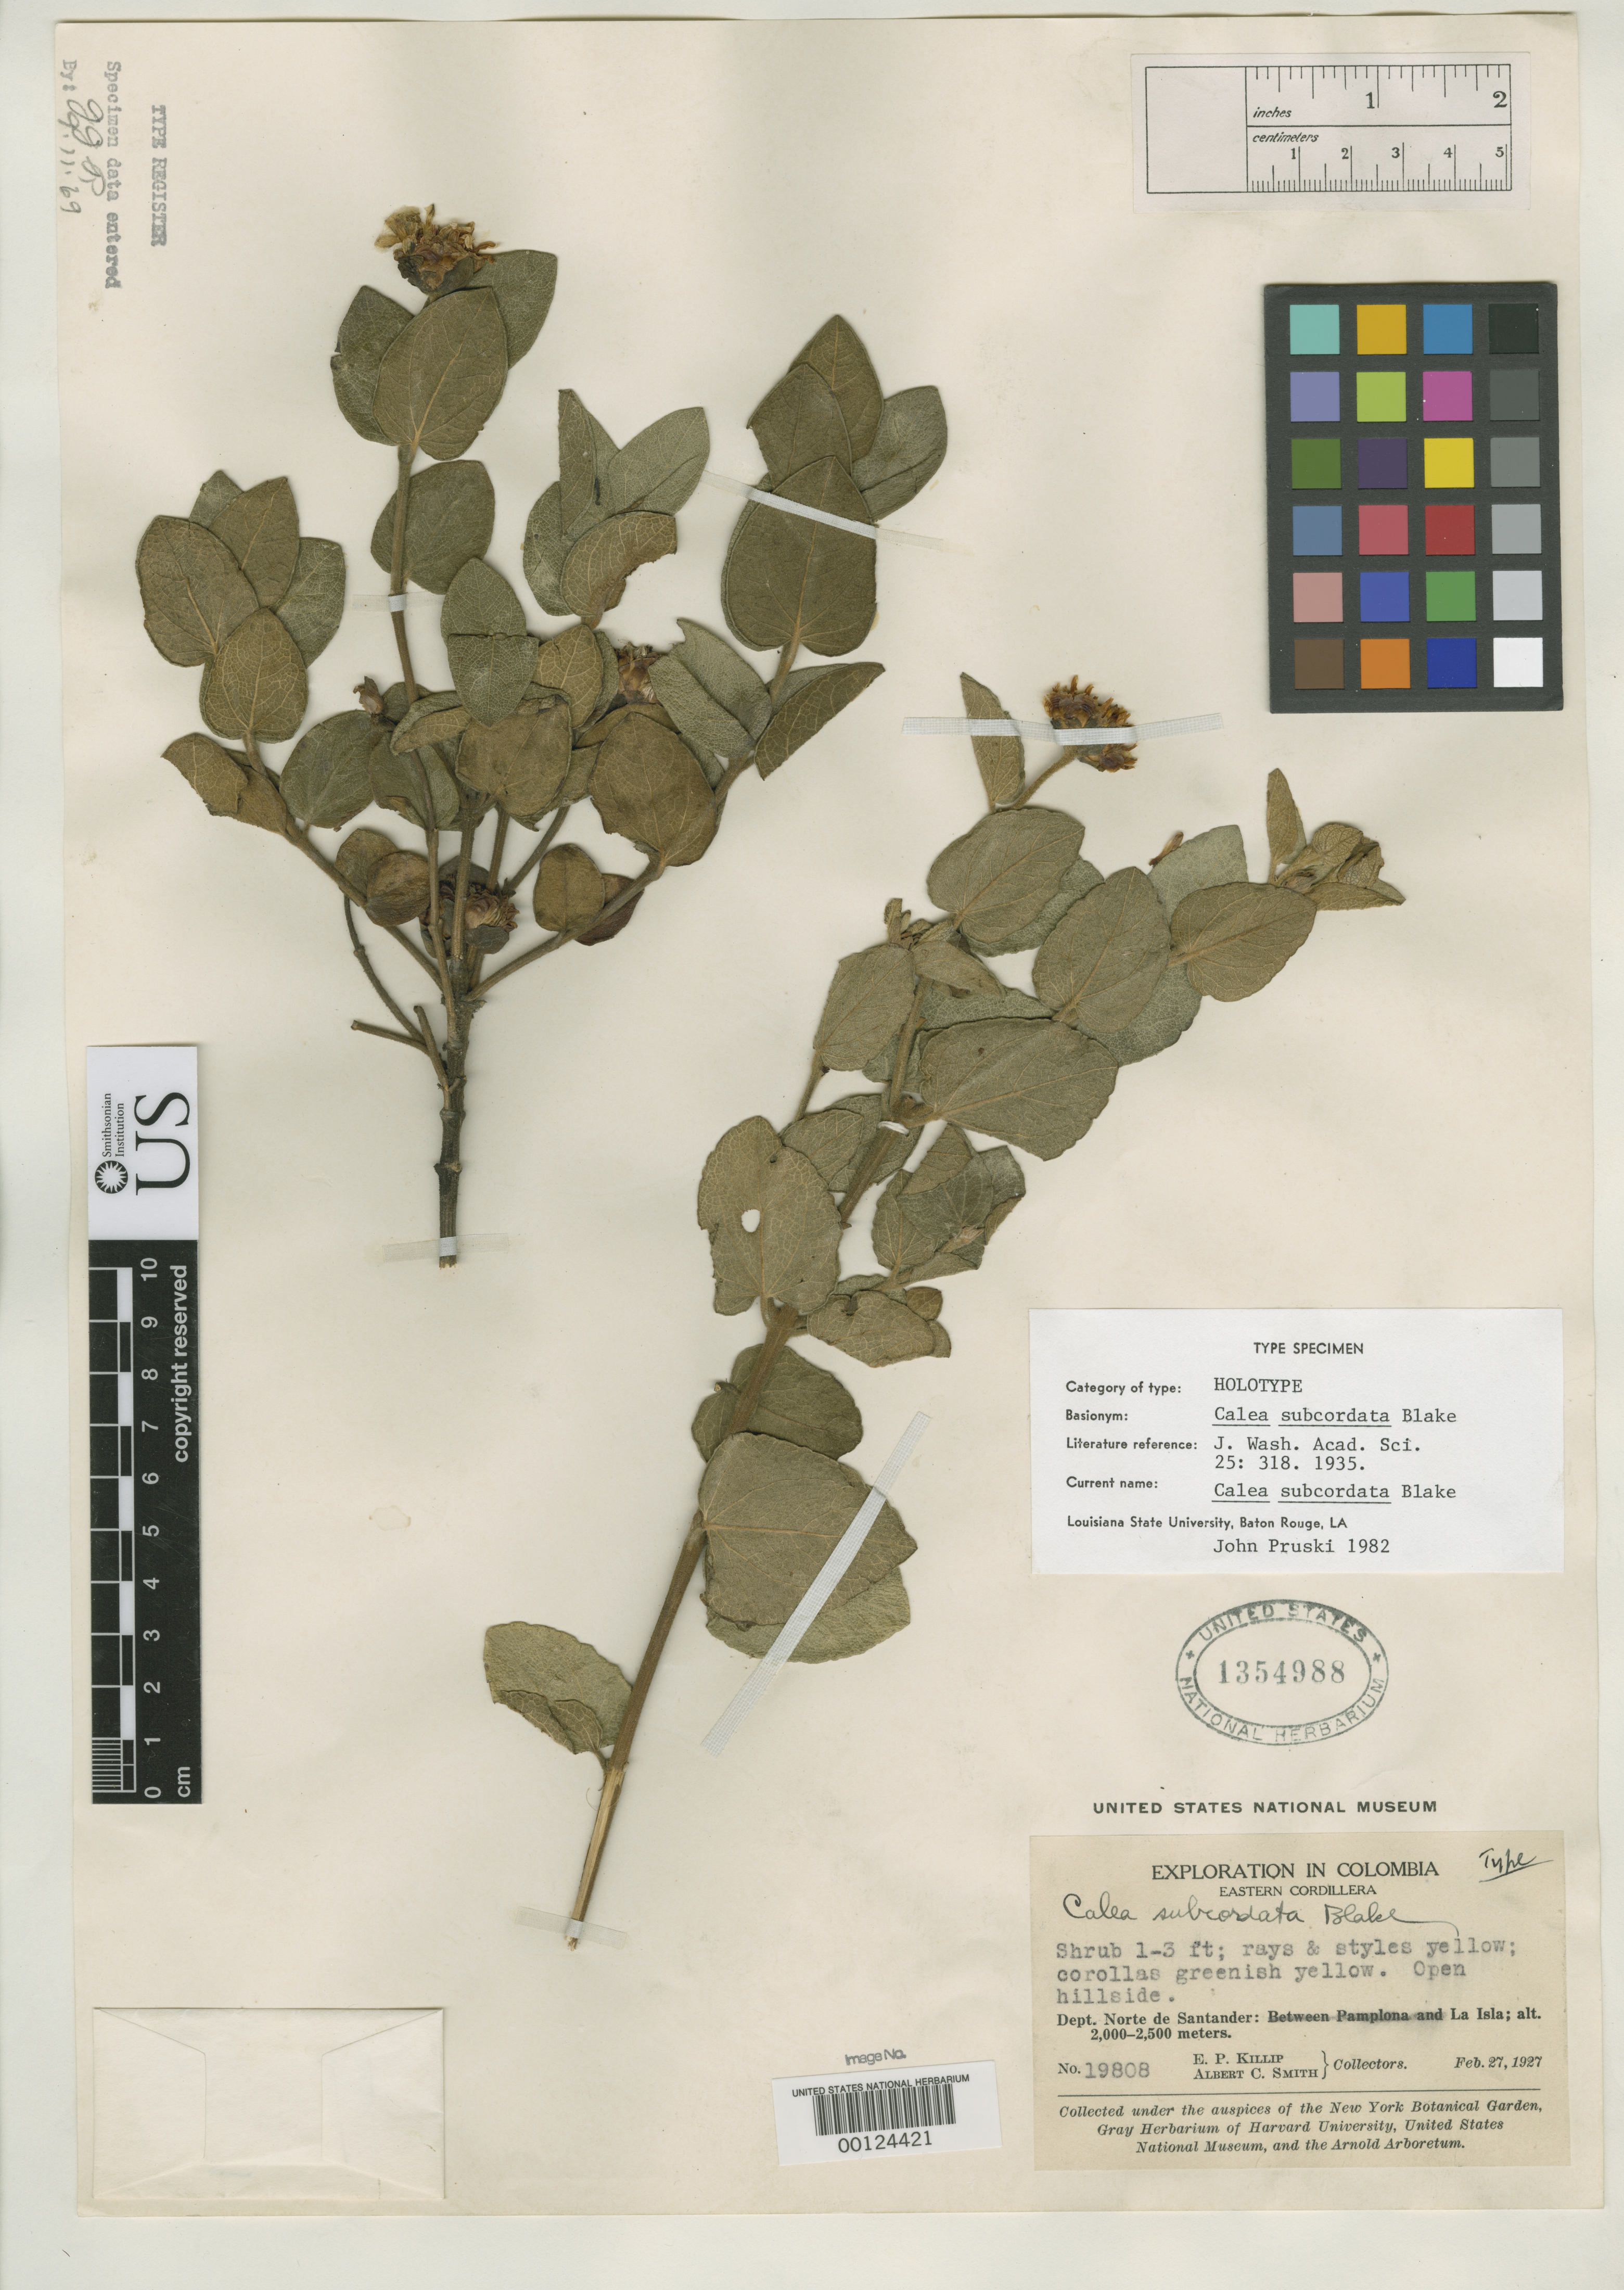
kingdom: Plantae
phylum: Tracheophyta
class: Magnoliopsida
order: Asterales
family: Asteraceae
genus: Calea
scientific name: Calea subcordata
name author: S.F. Blake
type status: Holotype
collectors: E. P. Killip & A. C. Smith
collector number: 19808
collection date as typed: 27 Feb 1927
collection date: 1927-02-27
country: Colombia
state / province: Norte de Santander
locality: La Isla.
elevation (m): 2000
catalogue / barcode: US 1354988